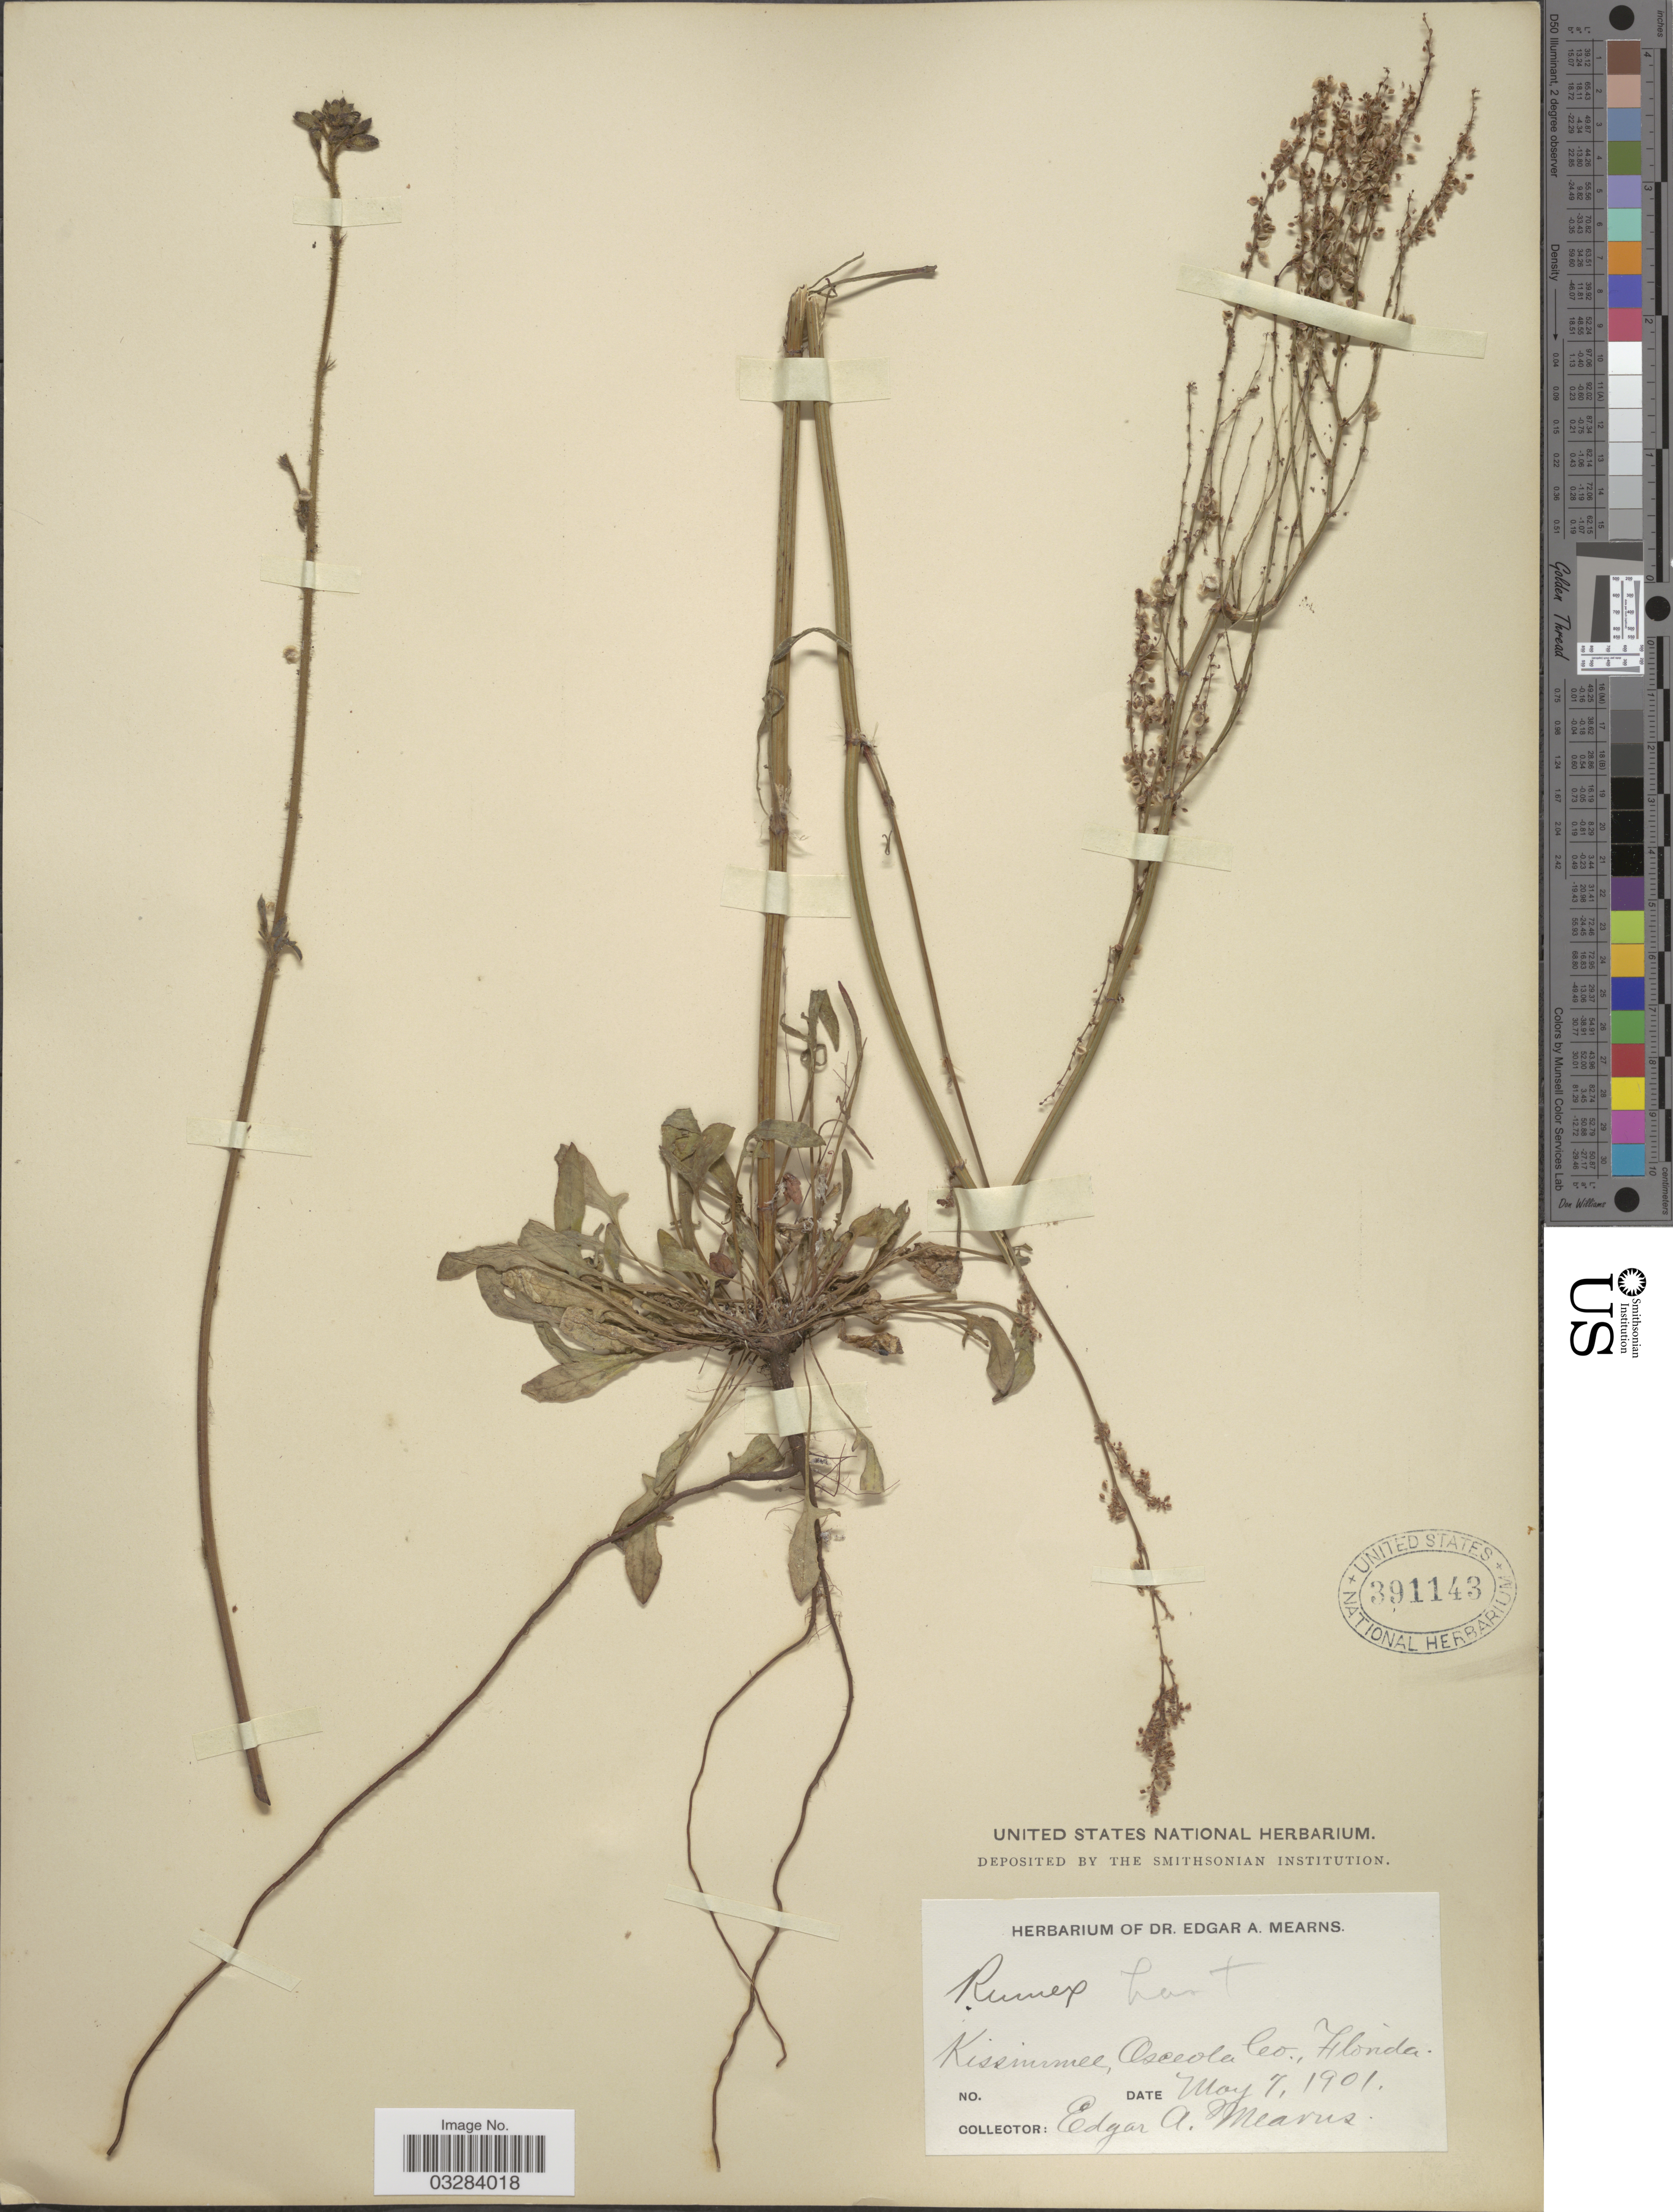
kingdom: Plantae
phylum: Tracheophyta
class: Magnoliopsida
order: Caryophyllales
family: Polygonaceae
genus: Rumex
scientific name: Rumex hastatulus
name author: Baldwin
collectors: E. A. Mearns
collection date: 1901-05-07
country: United States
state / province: Florida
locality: Kissimmee, Osceola Co.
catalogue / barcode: US 391143